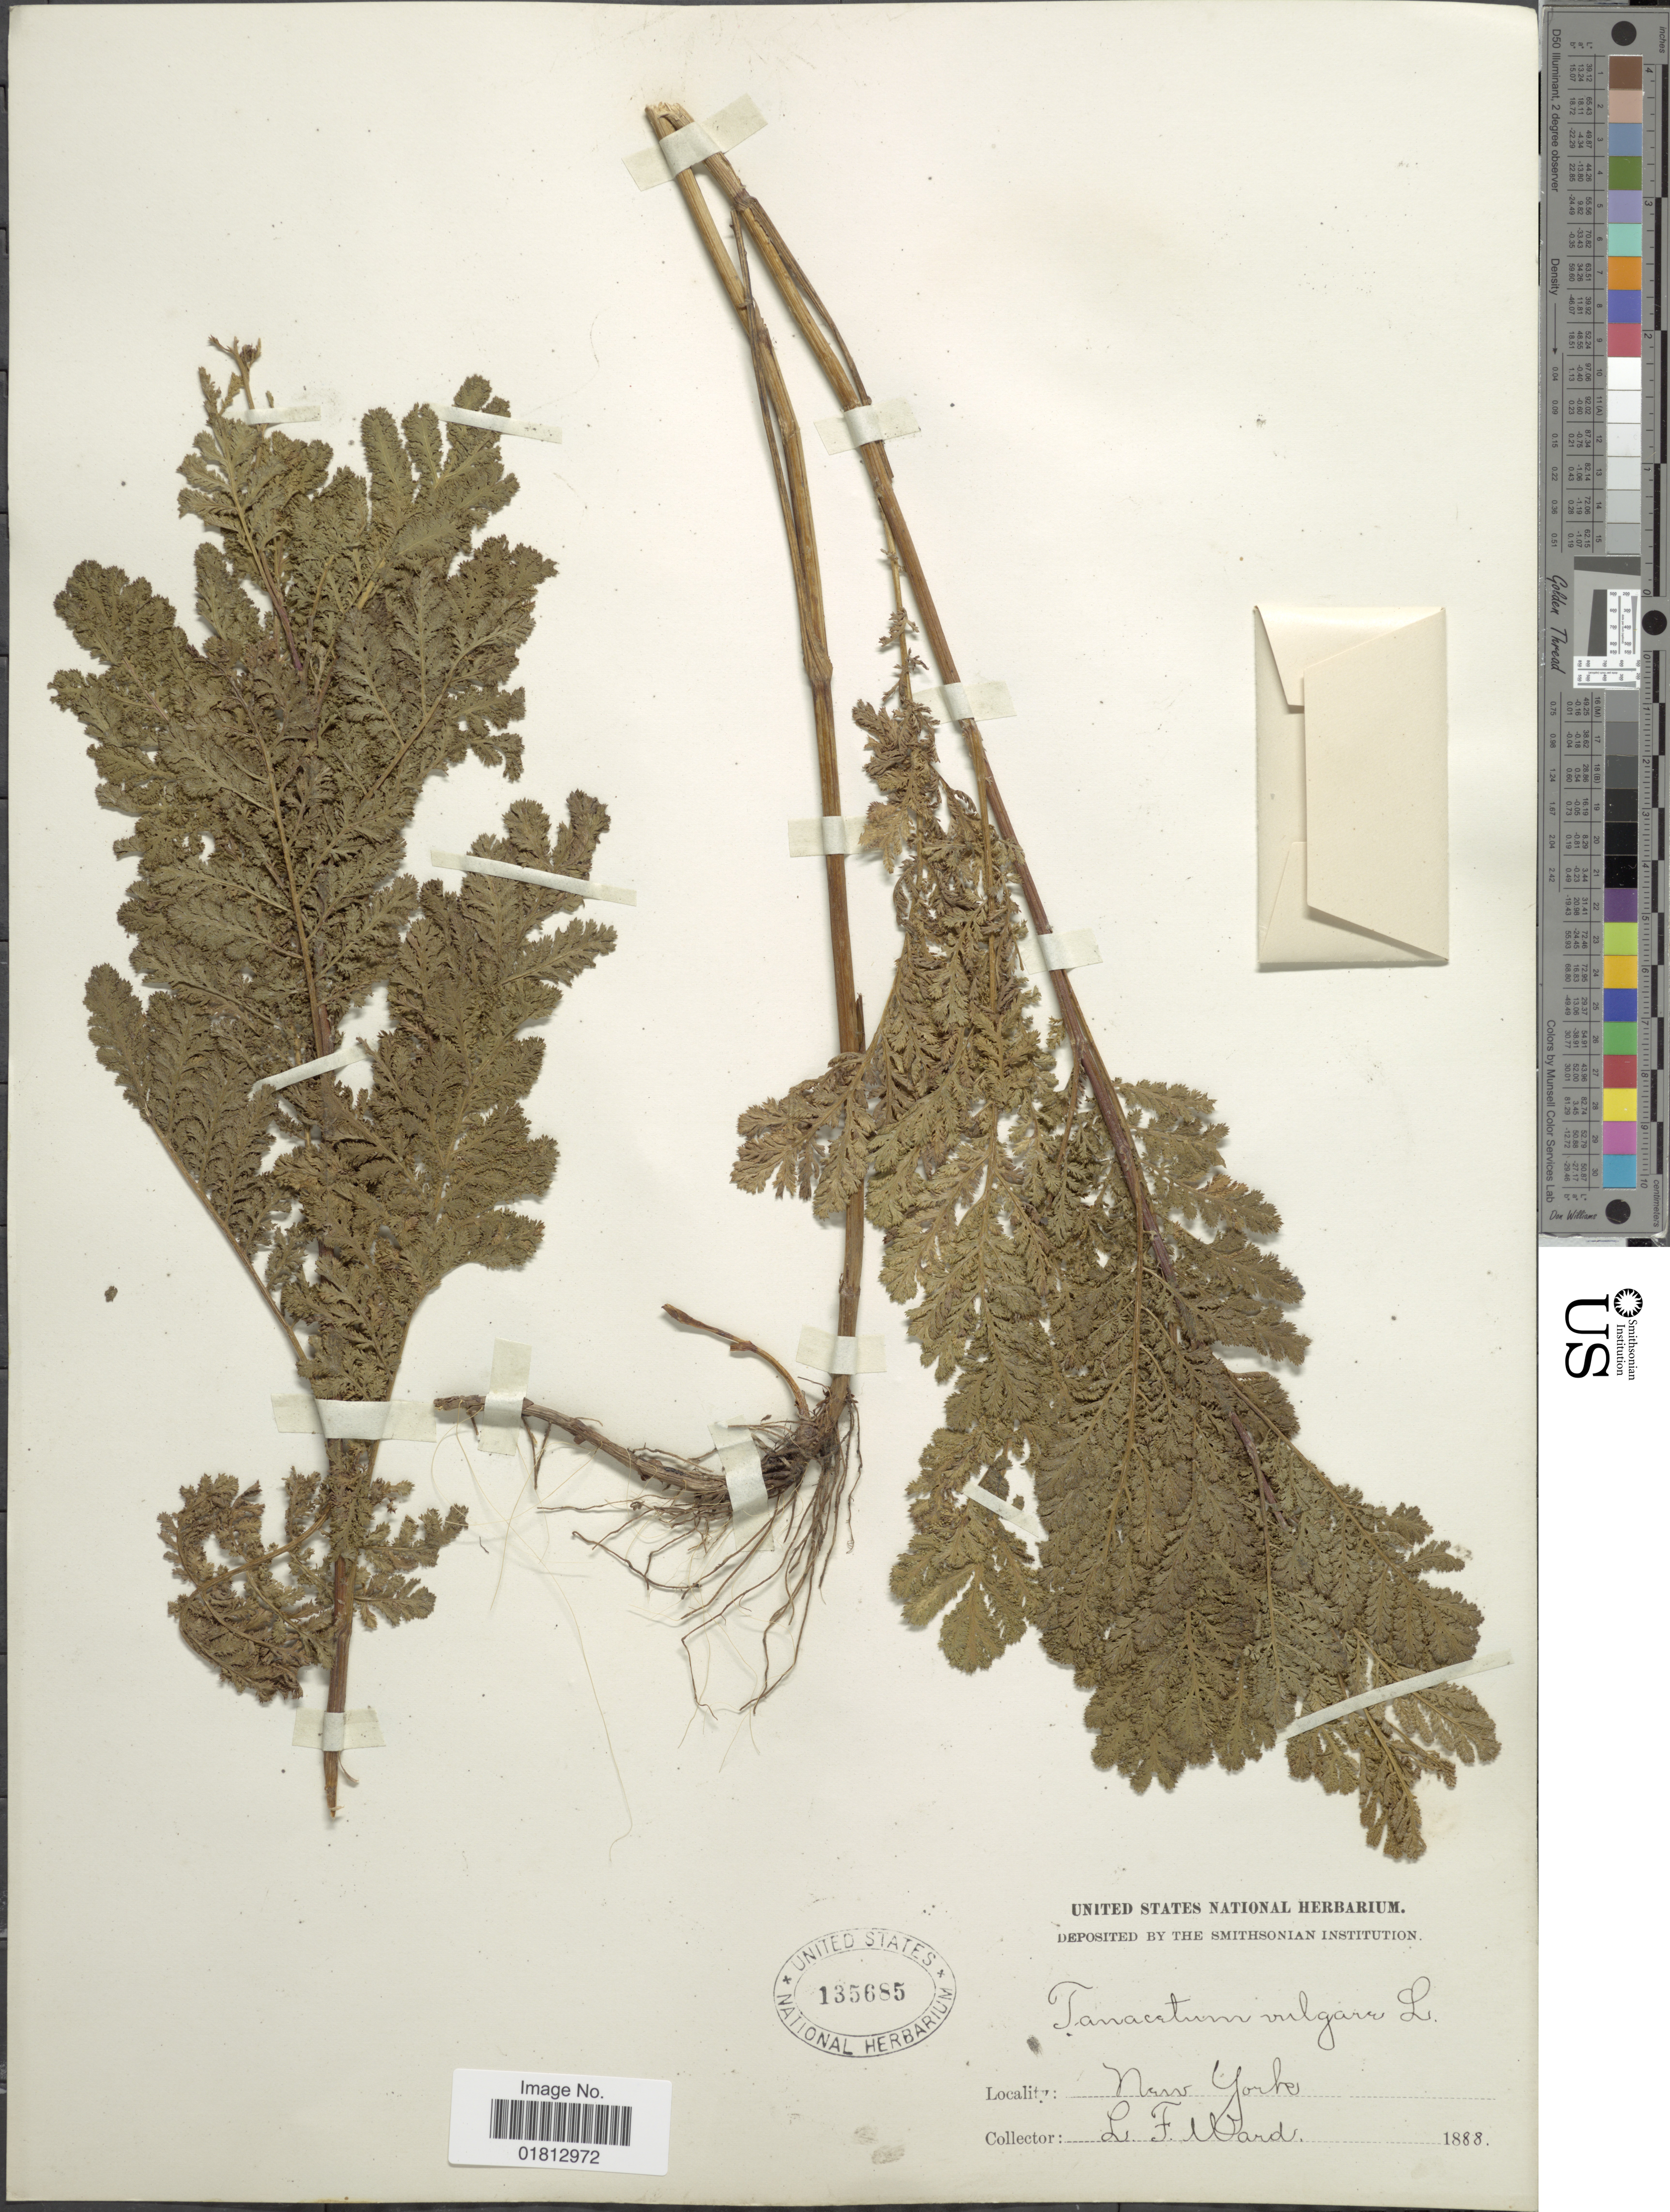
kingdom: Plantae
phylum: Tracheophyta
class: Magnoliopsida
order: Asterales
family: Asteraceae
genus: Tanacetum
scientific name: Tanacetum vulgare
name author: L.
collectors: L. Ward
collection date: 1888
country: United States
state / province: New York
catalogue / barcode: US 135685